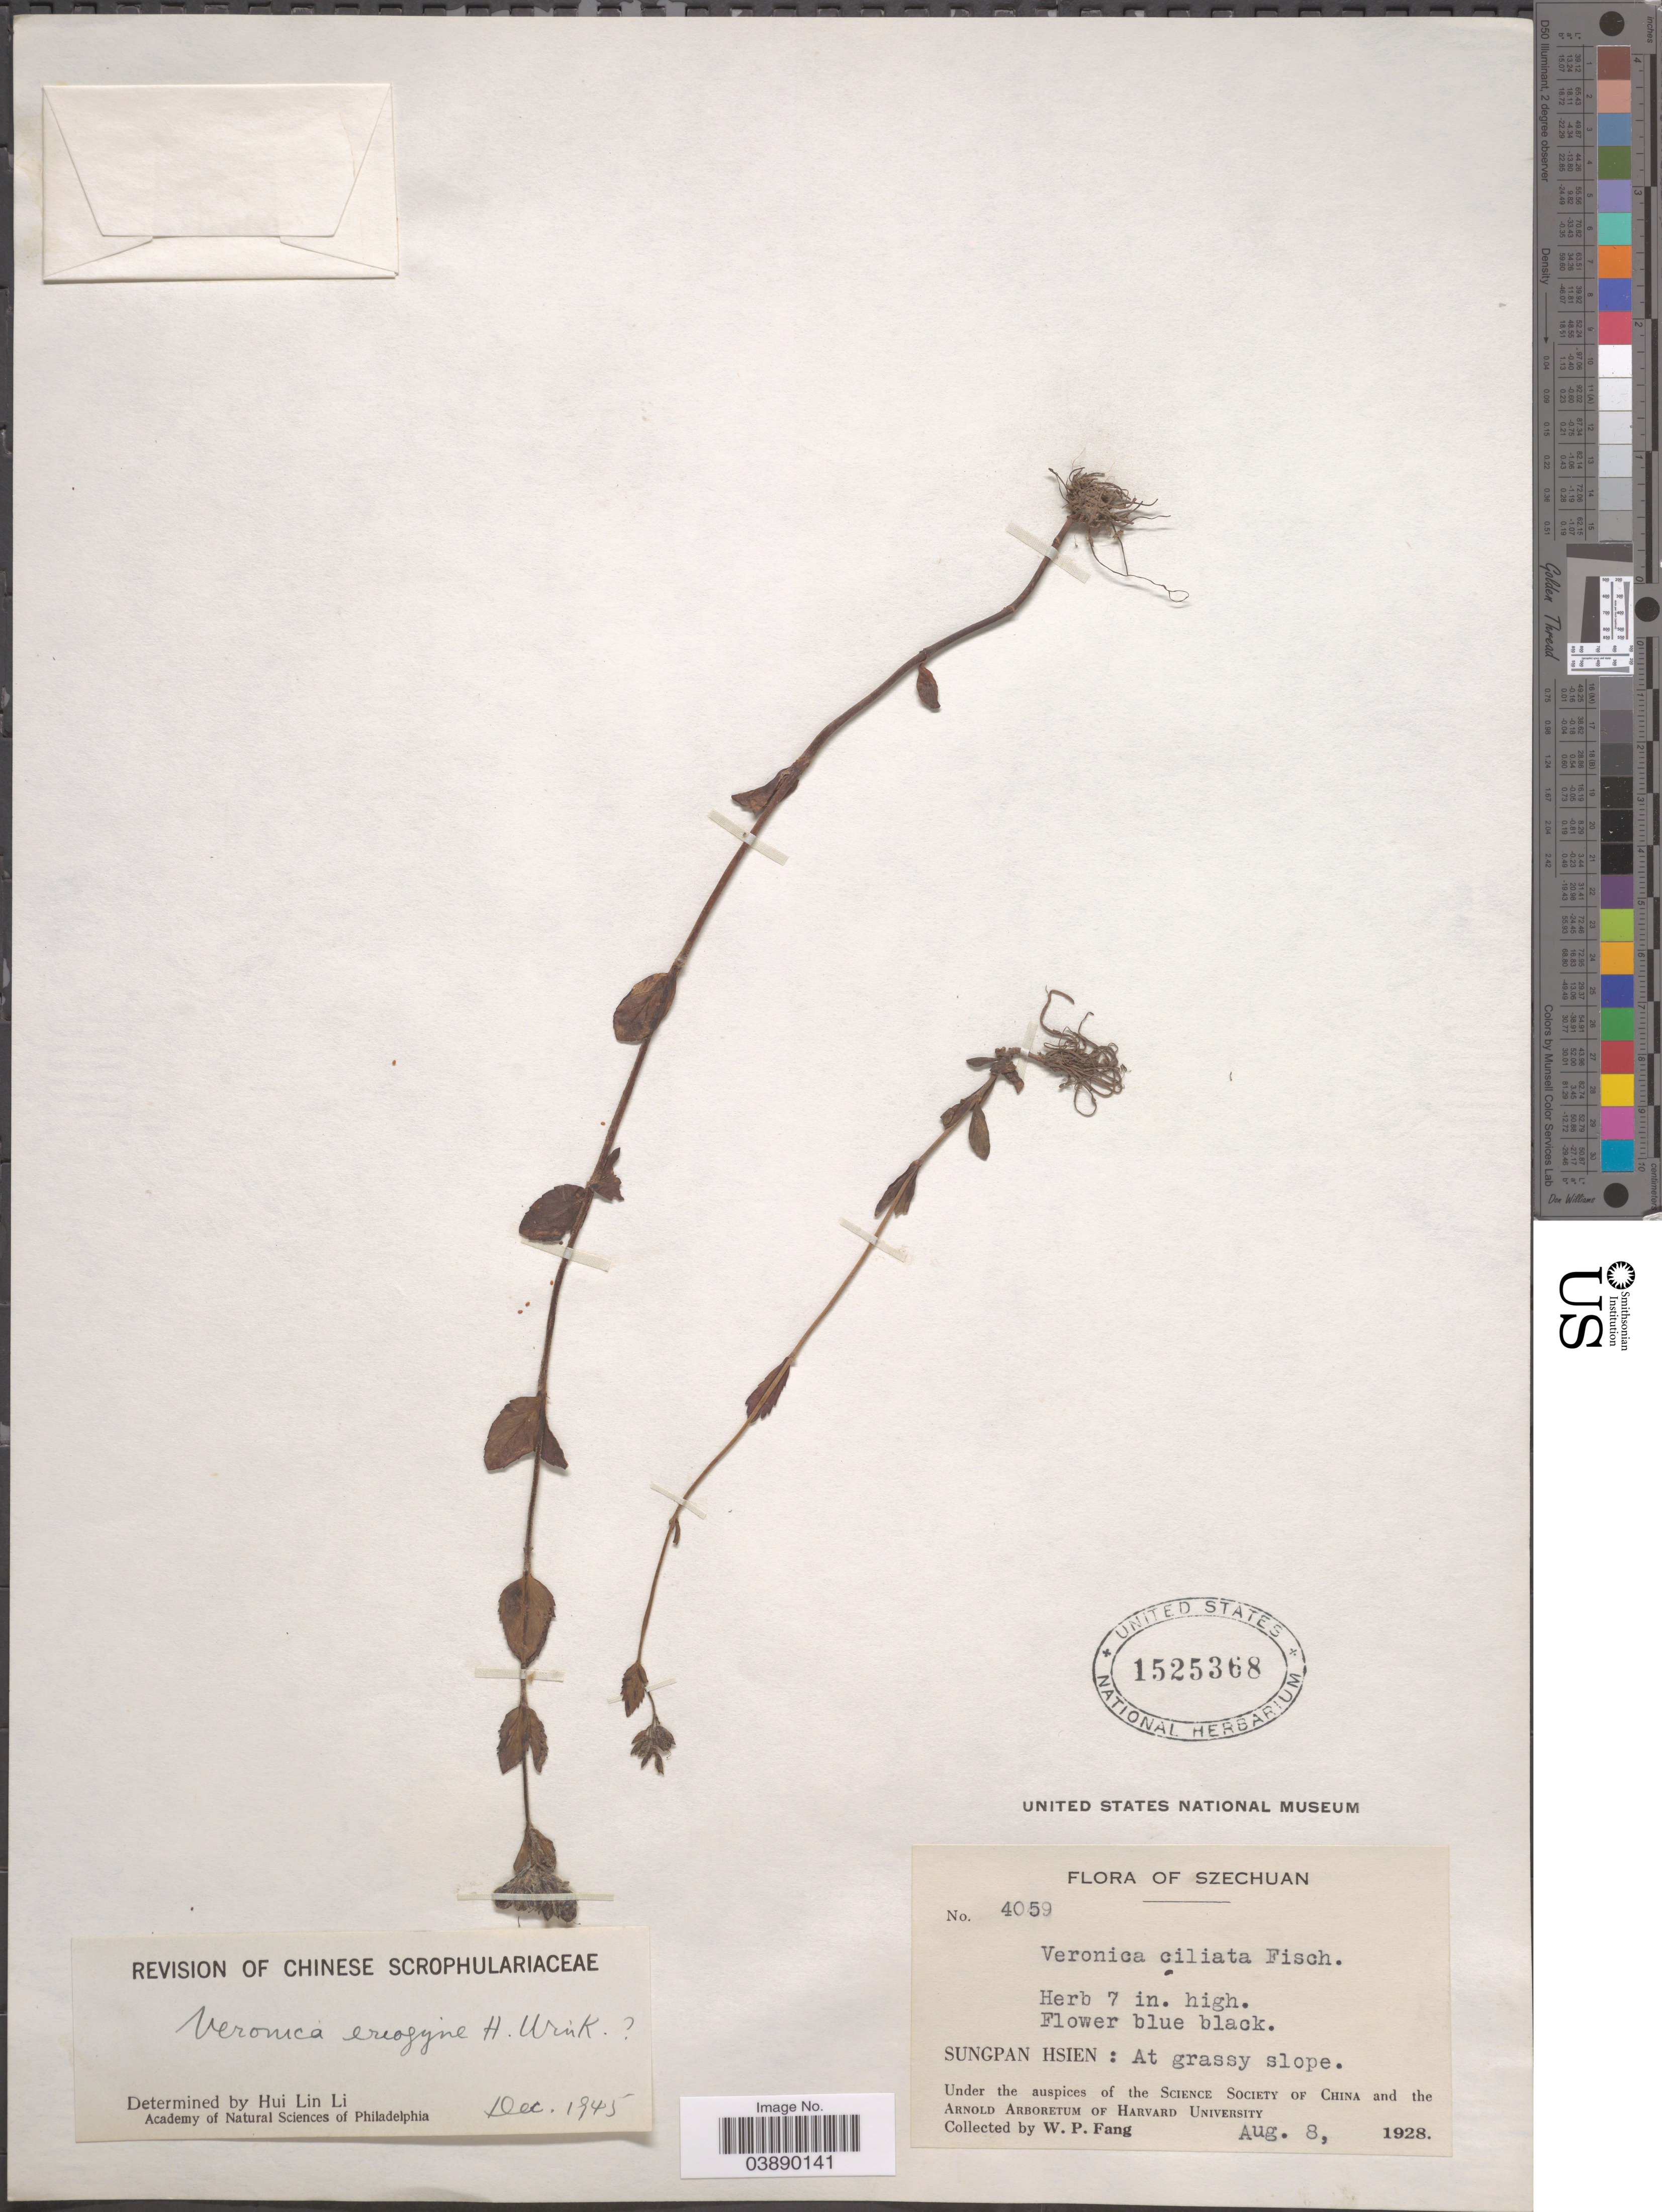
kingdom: Plantae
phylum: Tracheophyta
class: Magnoliopsida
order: Lamiales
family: Plantaginaceae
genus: Veronica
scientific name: Veronica eriogyne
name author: H. Winkl.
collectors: W. P. Fang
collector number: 4059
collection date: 1928-08-08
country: China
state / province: Sichuan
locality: Szechuan. Sungpan Hsien: At grassy slope.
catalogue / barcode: US 1525368